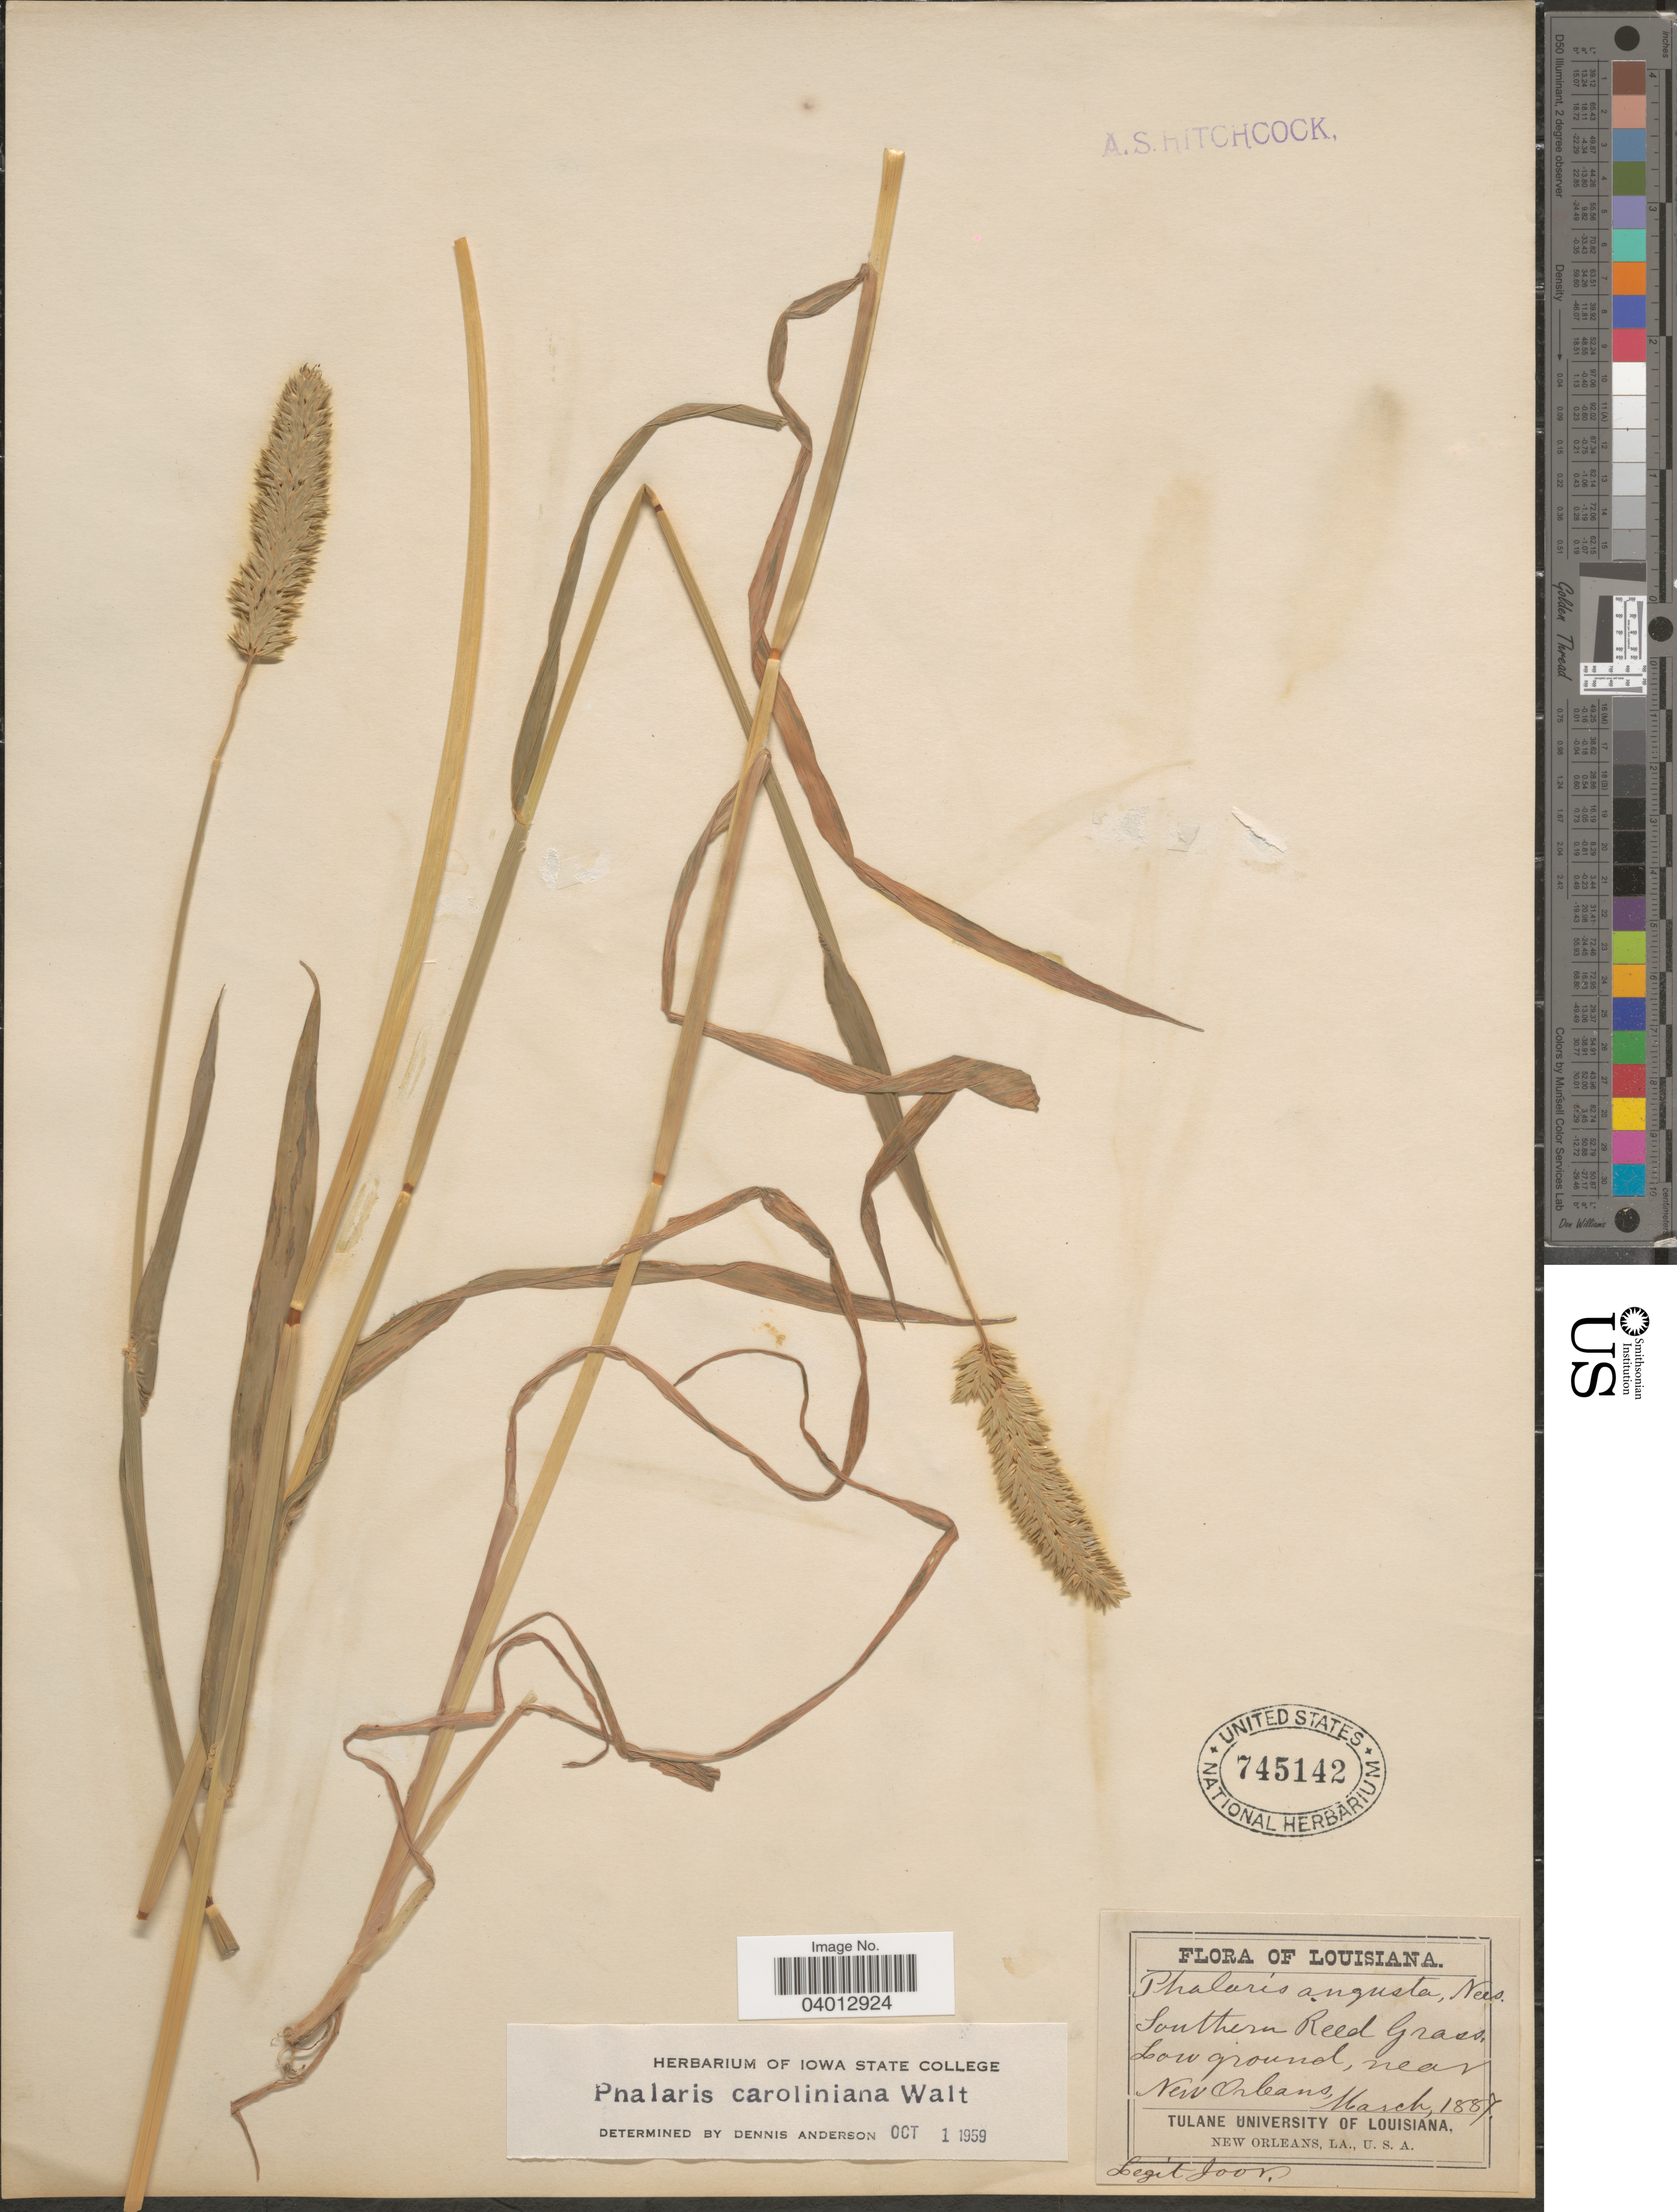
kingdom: Plantae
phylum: Tracheophyta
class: Liliopsida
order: Poales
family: Poaceae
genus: Phalaris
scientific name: Phalaris caroliniana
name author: Walter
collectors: -. Joor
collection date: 1887-03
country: United States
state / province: Louisiana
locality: Southern Reed Grass. Low ground, near New Orleans.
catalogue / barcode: US 745142